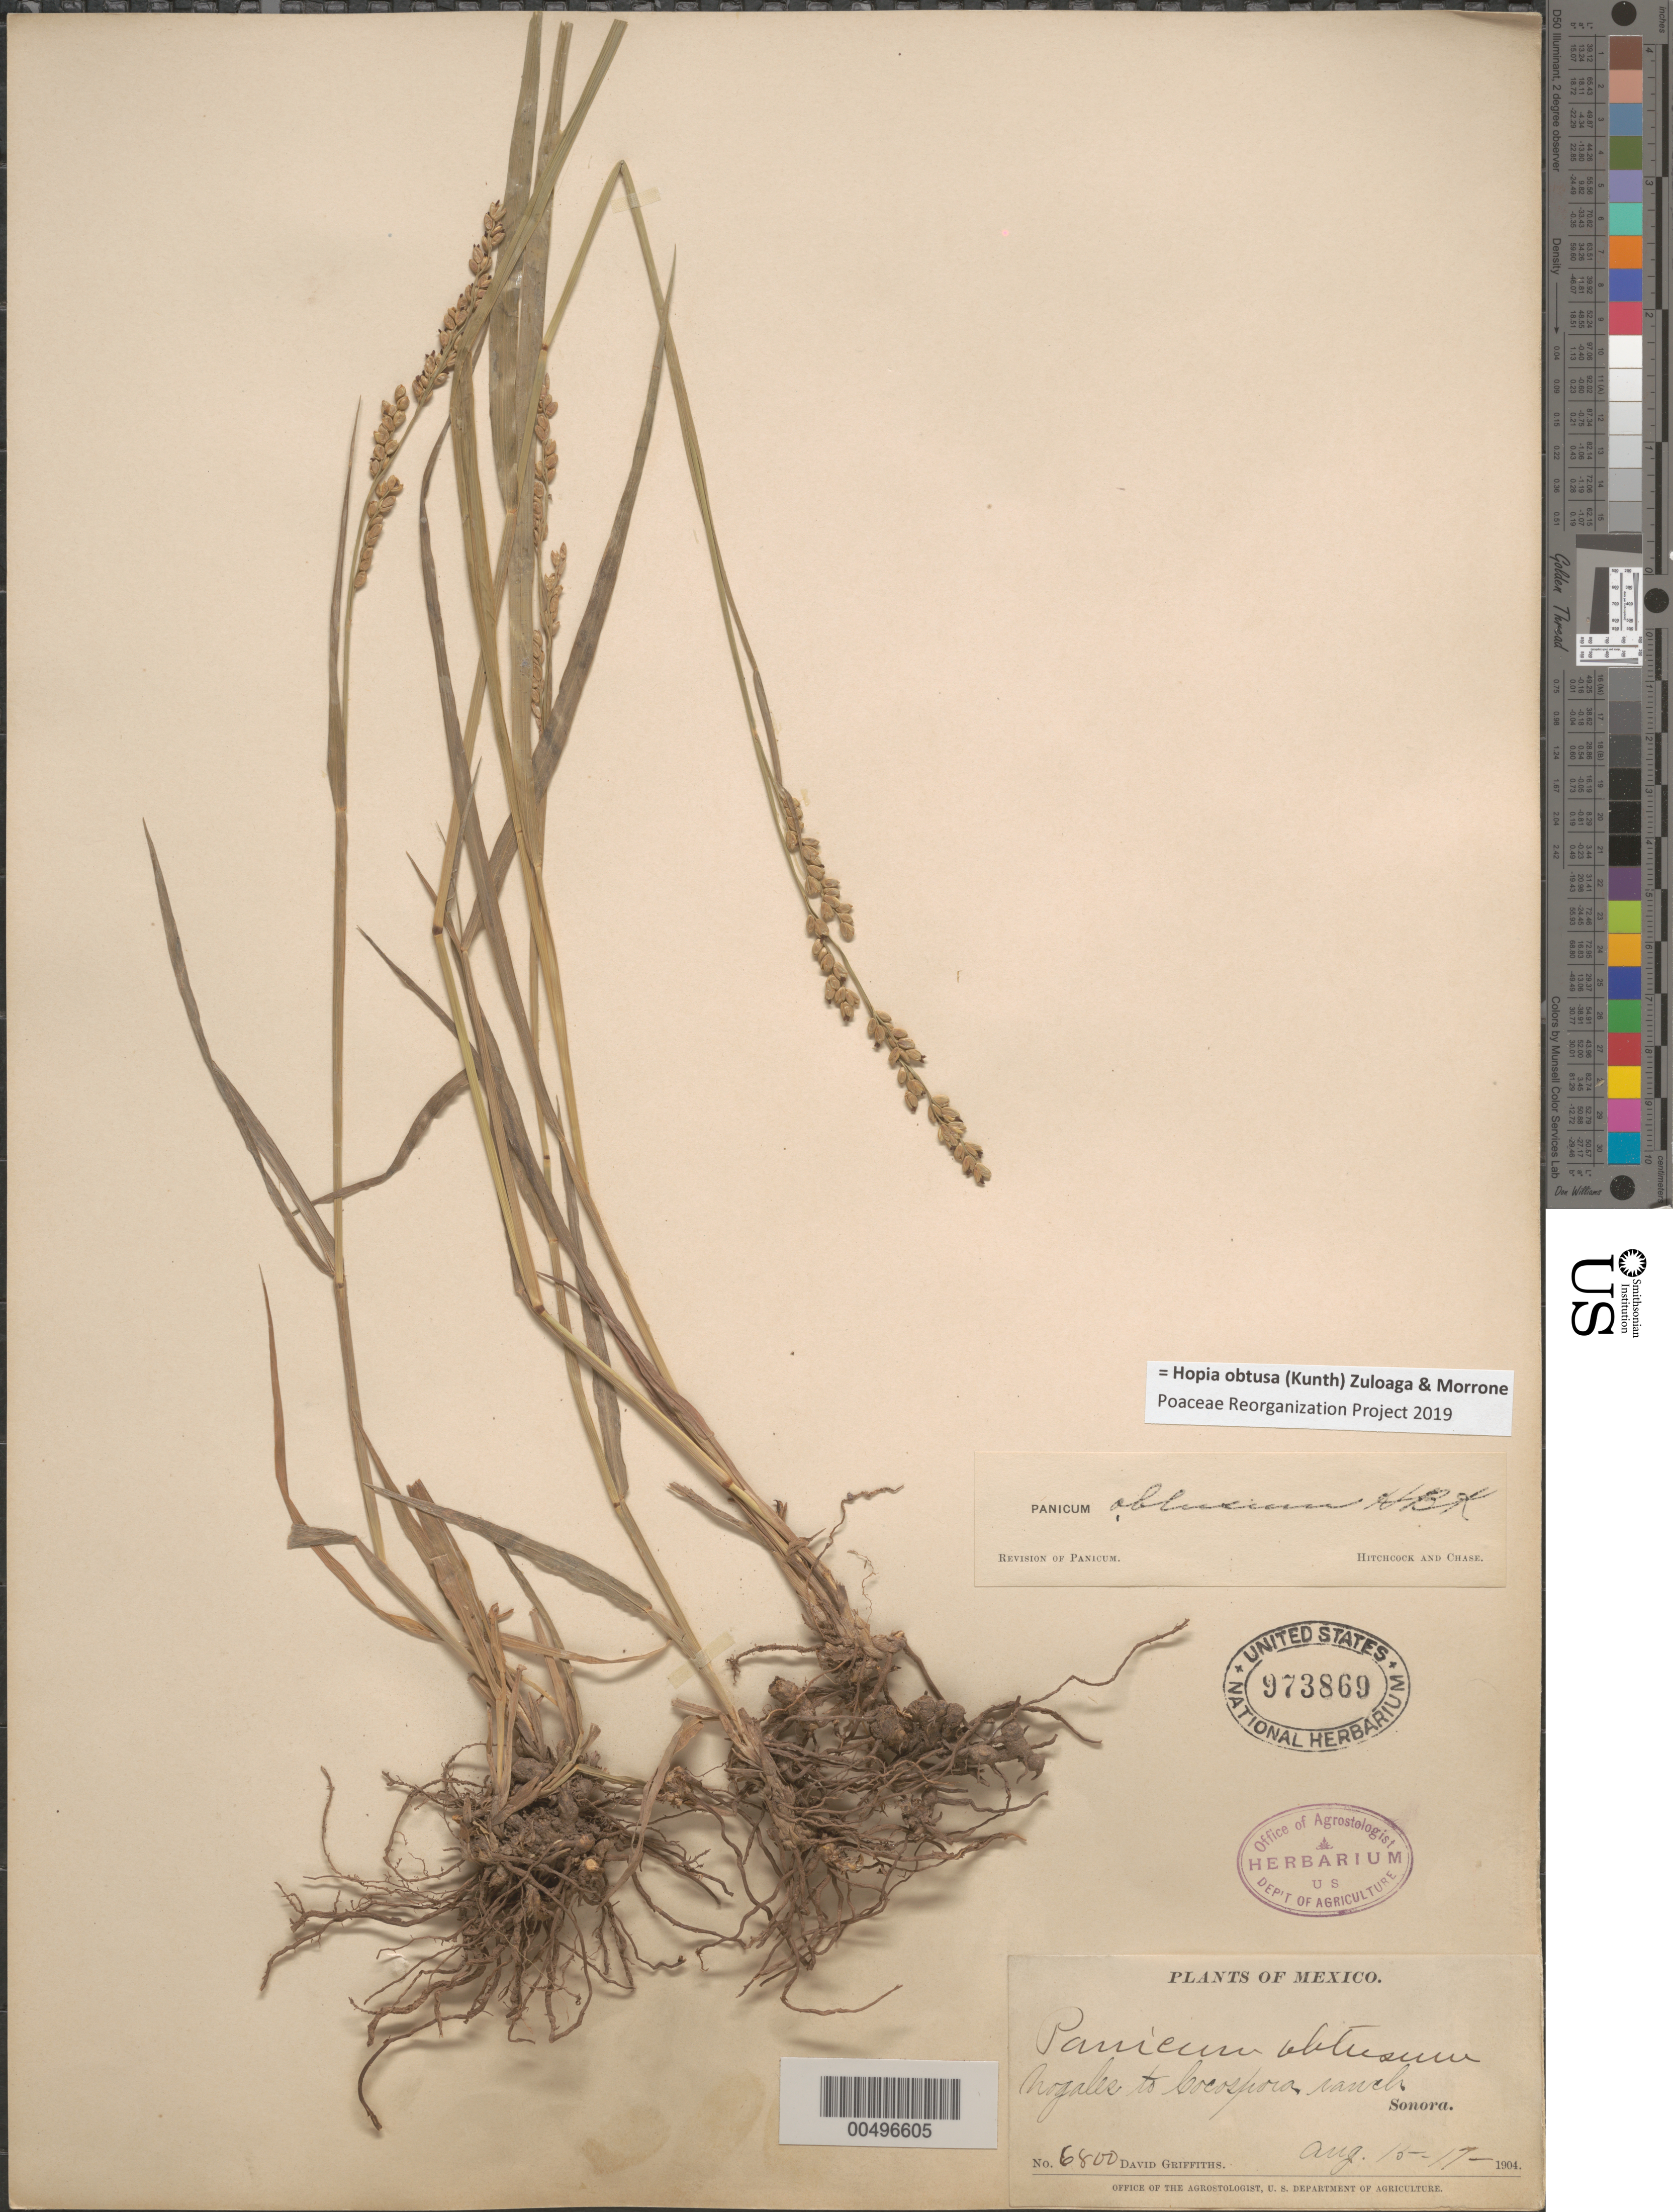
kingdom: Plantae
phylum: Tracheophyta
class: Liliopsida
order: Poales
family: Poaceae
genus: Panicum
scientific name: Panicum obtusum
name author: Kunth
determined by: Hitchcock, A. S.; Chase, [M.] A.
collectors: D. Griffiths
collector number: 6800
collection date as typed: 15 Aug 1904 to 17 Aug 1904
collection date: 1904-08-15/1904-08-17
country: Mexico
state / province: Sonora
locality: Nogales to Cocospora ranch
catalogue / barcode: US 973869